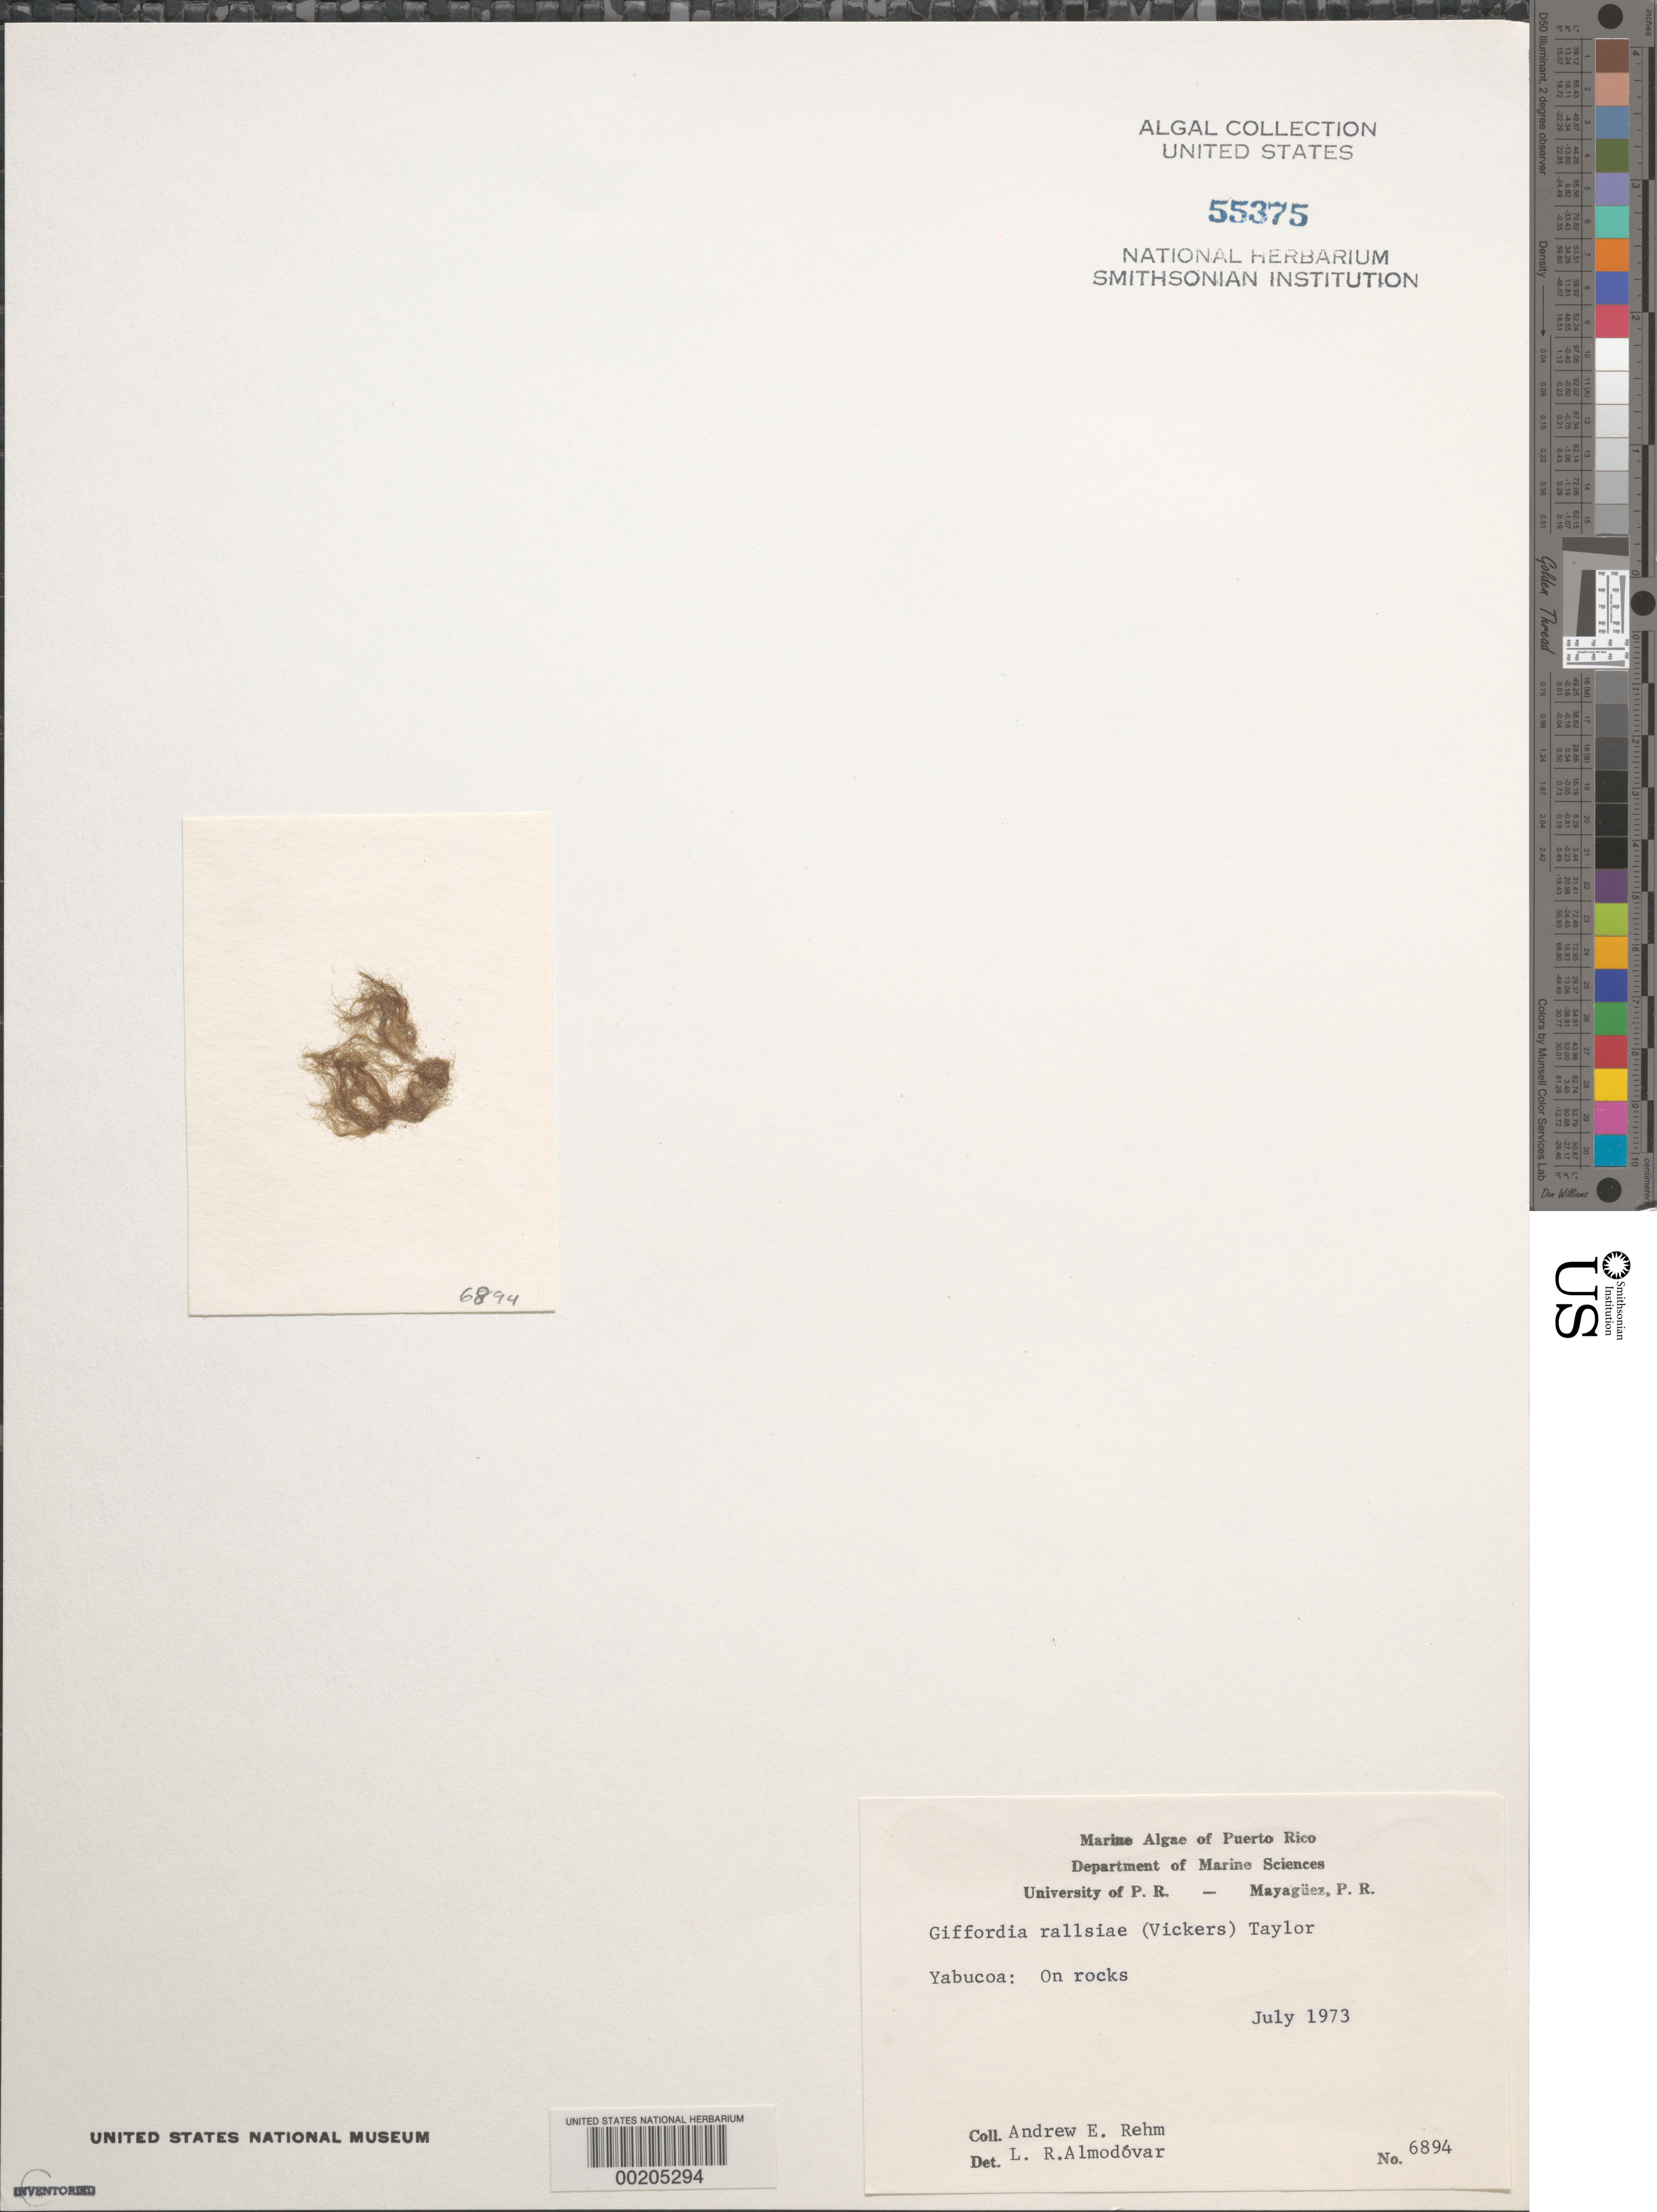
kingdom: Chromista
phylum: Ochrophyta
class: Phaeophyceae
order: Ectocarpales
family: Ectocarpaceae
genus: Ectocarpus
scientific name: Ectocarpus rallsiae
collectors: A. Rehm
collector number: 6894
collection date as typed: Jul 1973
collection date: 1973-07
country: Puerto Rico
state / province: Yabucoa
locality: Yabucoa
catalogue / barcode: US 55375